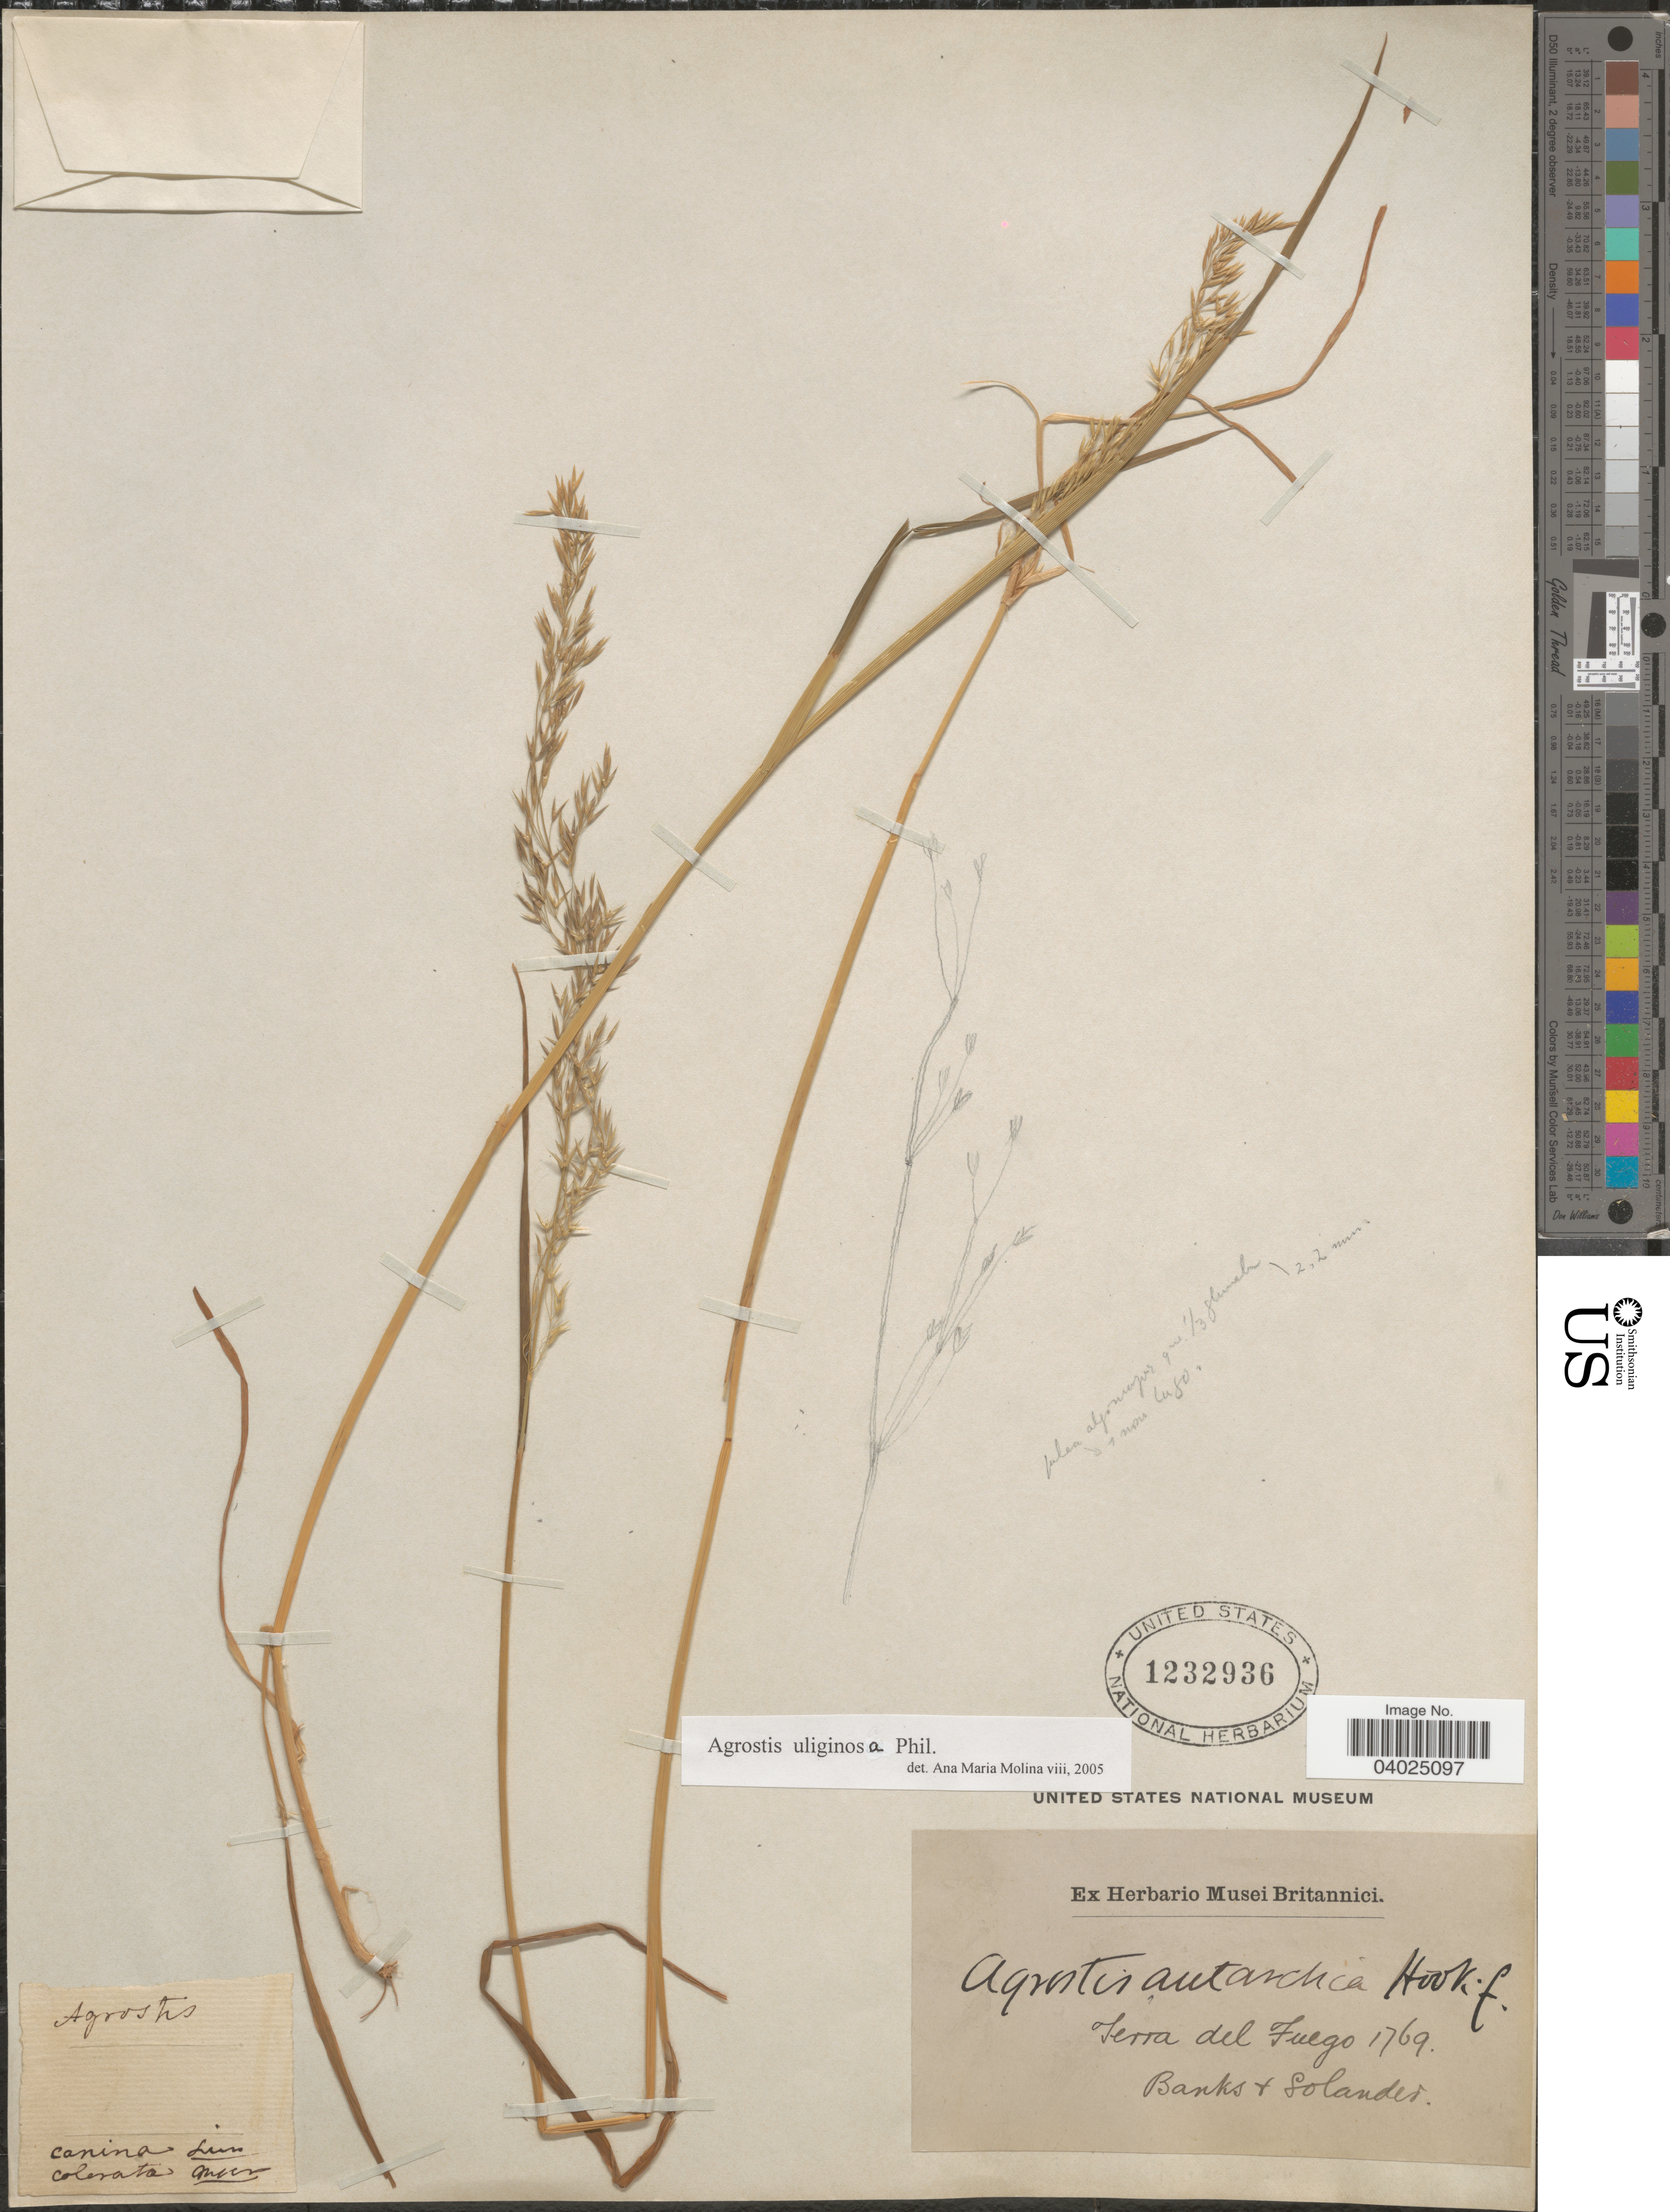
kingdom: Plantae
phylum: Tracheophyta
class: Liliopsida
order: Poales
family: Poaceae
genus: Agrostis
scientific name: Agrostis uliginosa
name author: Phil.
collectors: -- Banks & -- Solander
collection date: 1769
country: Argentina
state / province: Tierra del Fuego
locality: Terra del Fuego.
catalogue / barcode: US 1232936